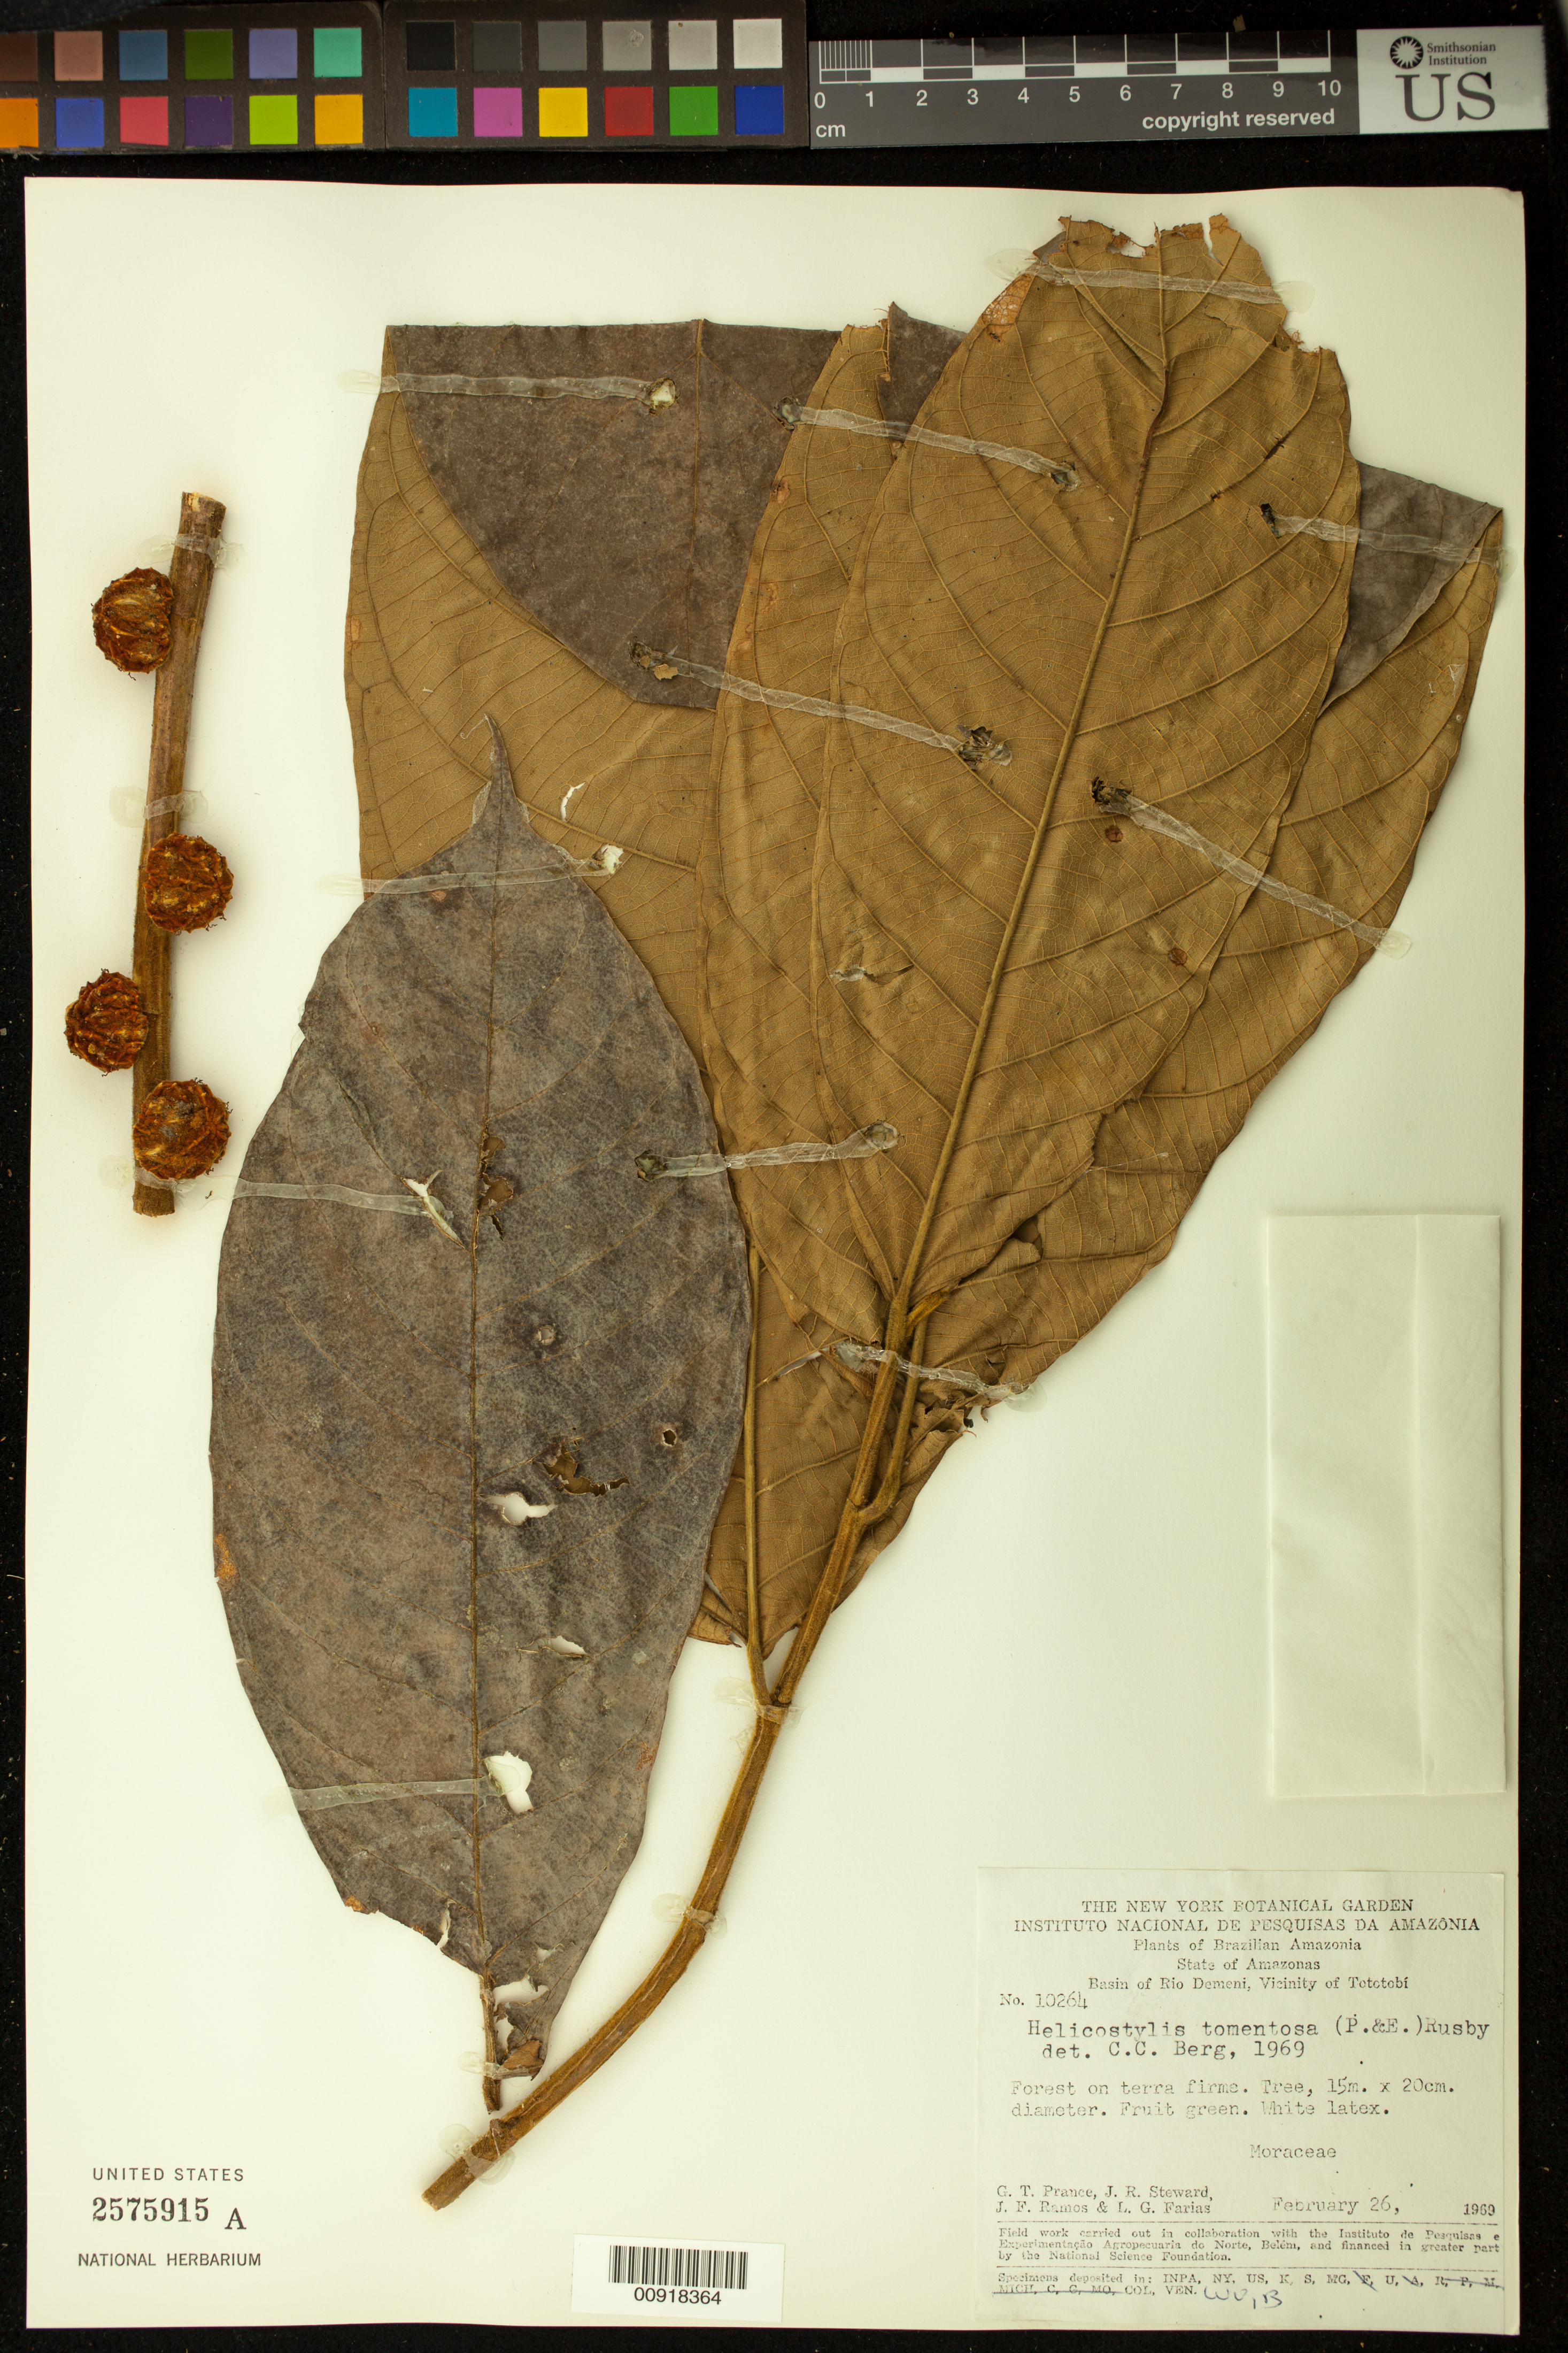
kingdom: Plantae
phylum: Tracheophyta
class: Magnoliopsida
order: Rosales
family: Moraceae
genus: Helicostylis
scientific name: Helicostylis tomentosa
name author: (Poepp. & Endl.) Rusby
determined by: Berg, C. C.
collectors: G. T. Prance, J. R. Steward, J. F. Ramos & L. G. Farias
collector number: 10264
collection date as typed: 26-Feb-69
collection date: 1969-02-26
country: Brazil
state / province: Amazonas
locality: Río Demeni basin, vicinity of Tototobí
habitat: Forest on terra firme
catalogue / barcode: US 2575915A